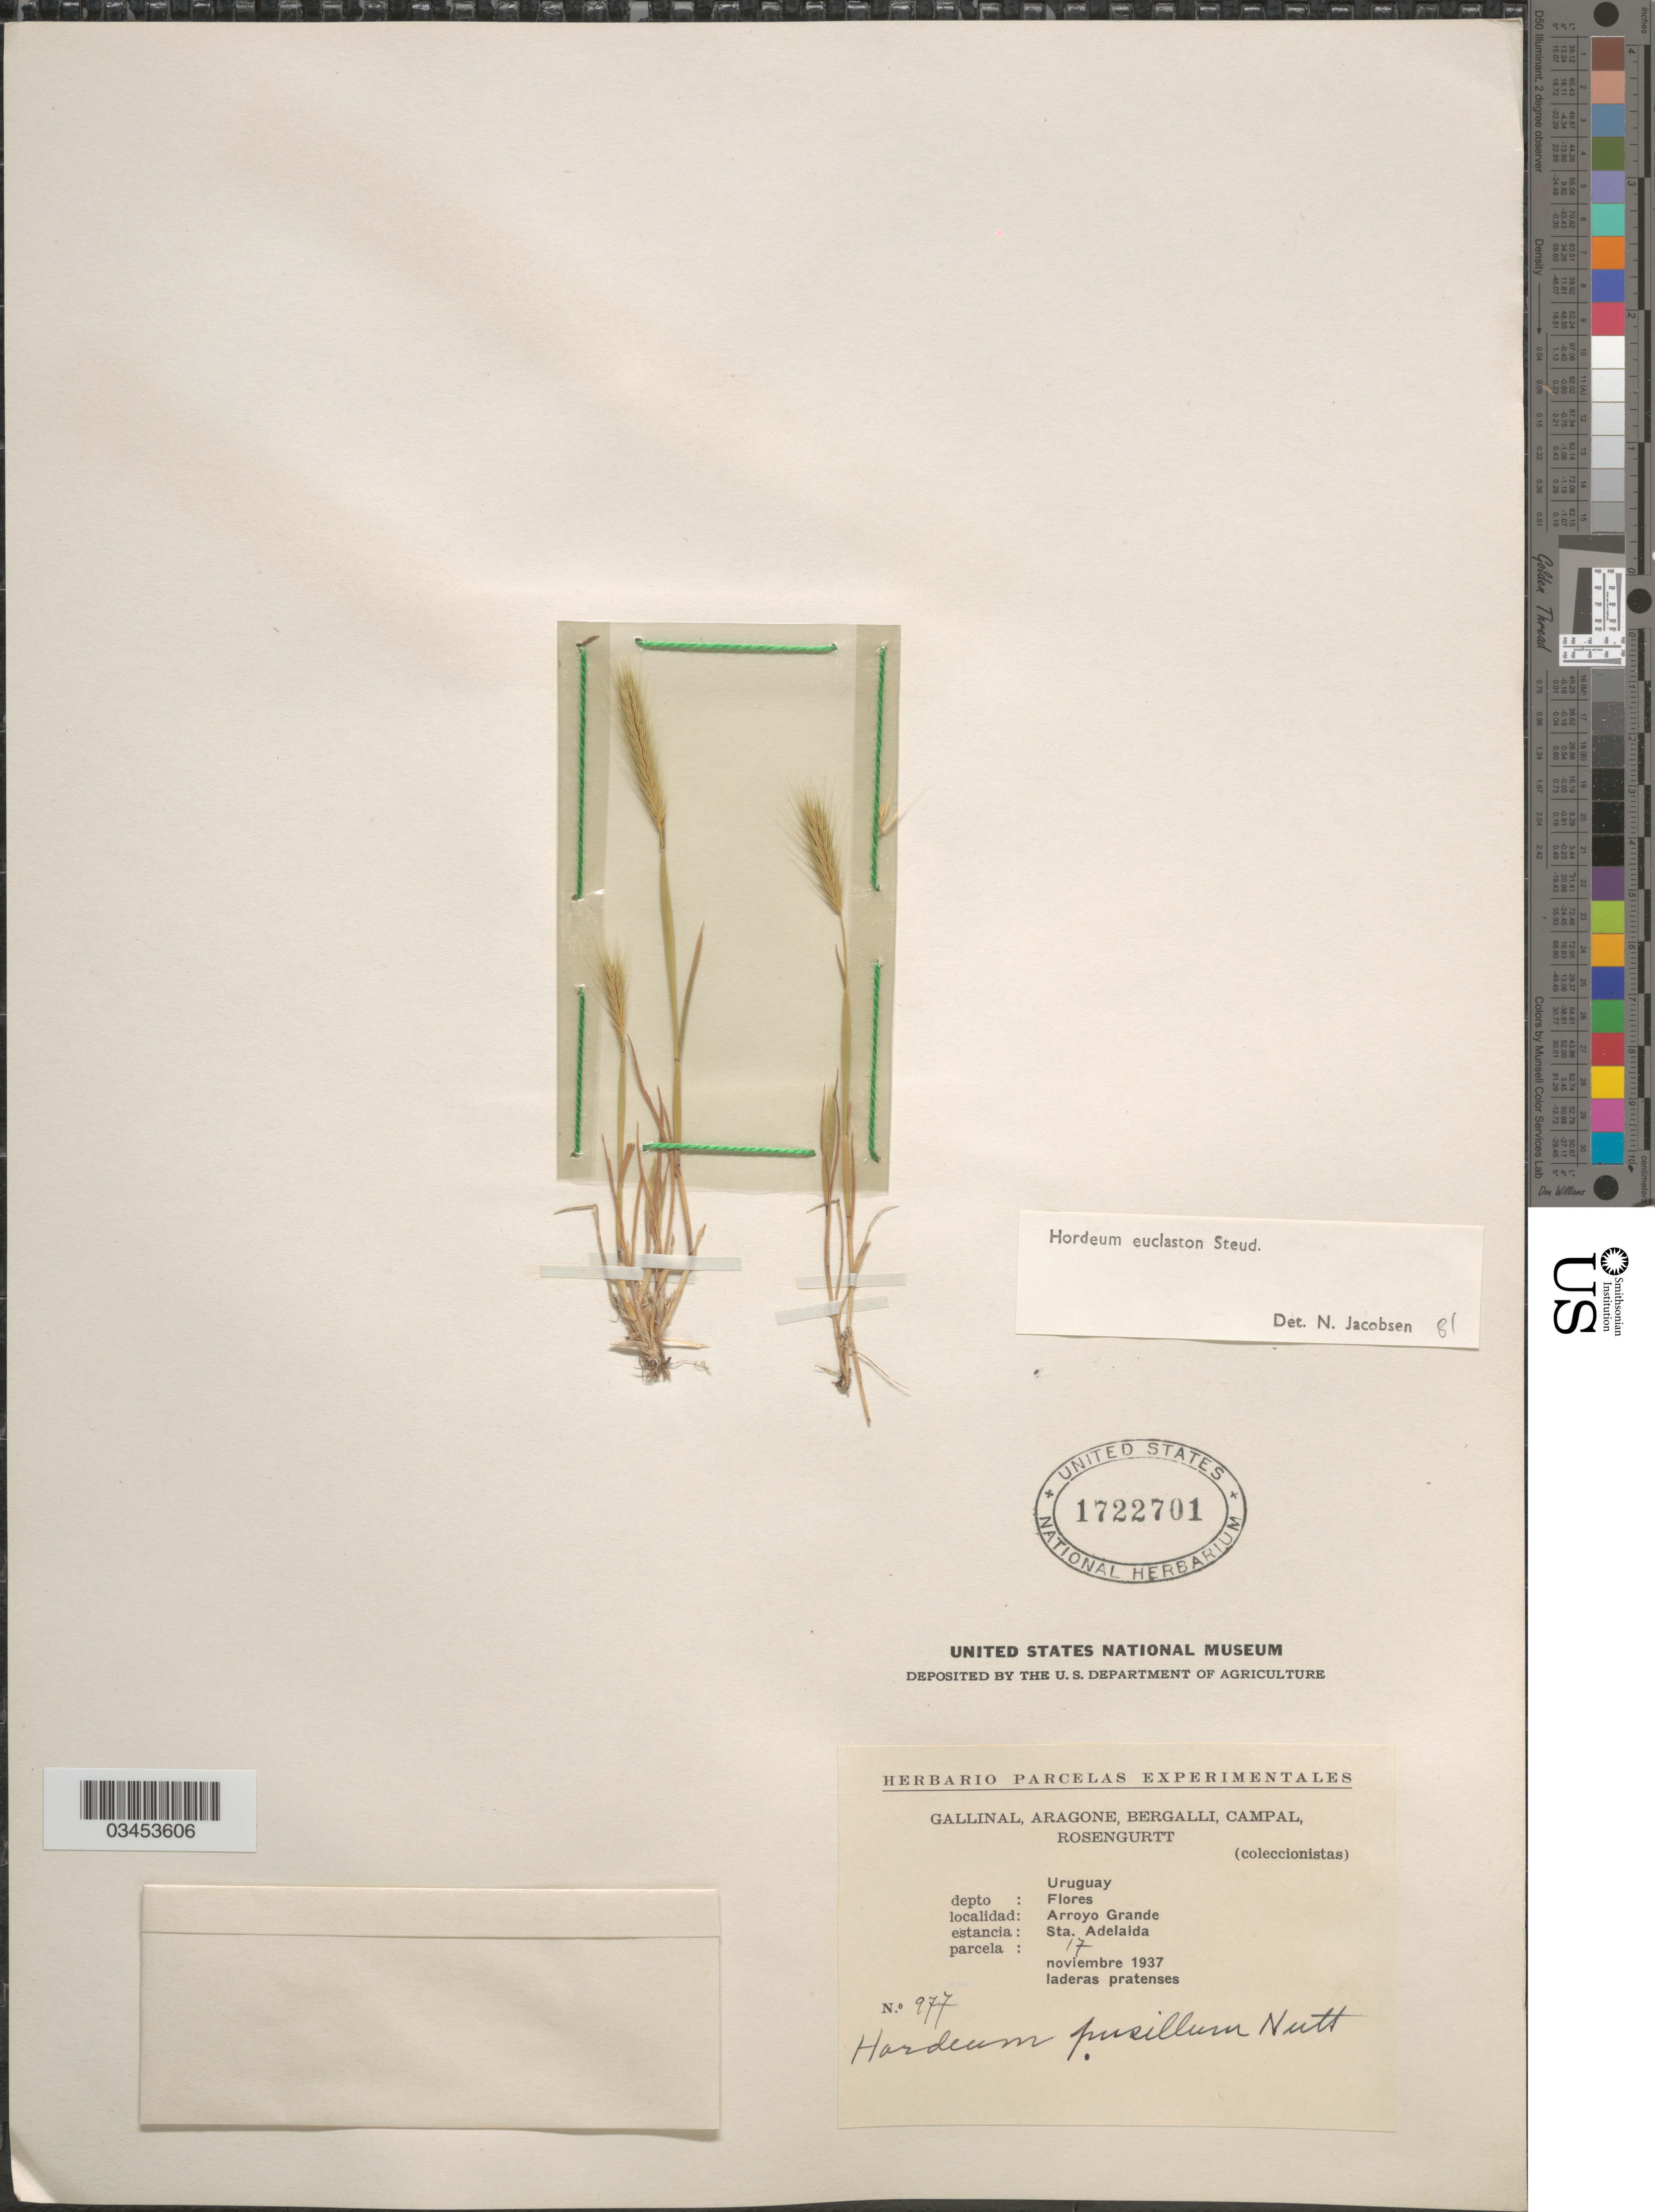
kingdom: Plantae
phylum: Tracheophyta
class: Liliopsida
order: Poales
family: Poaceae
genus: Hordeum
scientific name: Hordeum euclaston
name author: Steud.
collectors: -. Gallinal, -- Aragone, -- Bergalli, -- Campal & Rosengurtt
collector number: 977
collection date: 1937-11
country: Uruguay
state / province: Flores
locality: Depto : Flores. Arroyo Grande. Estancia : Sta. Adelaida. Parcela: 17.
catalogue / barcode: US 1722701